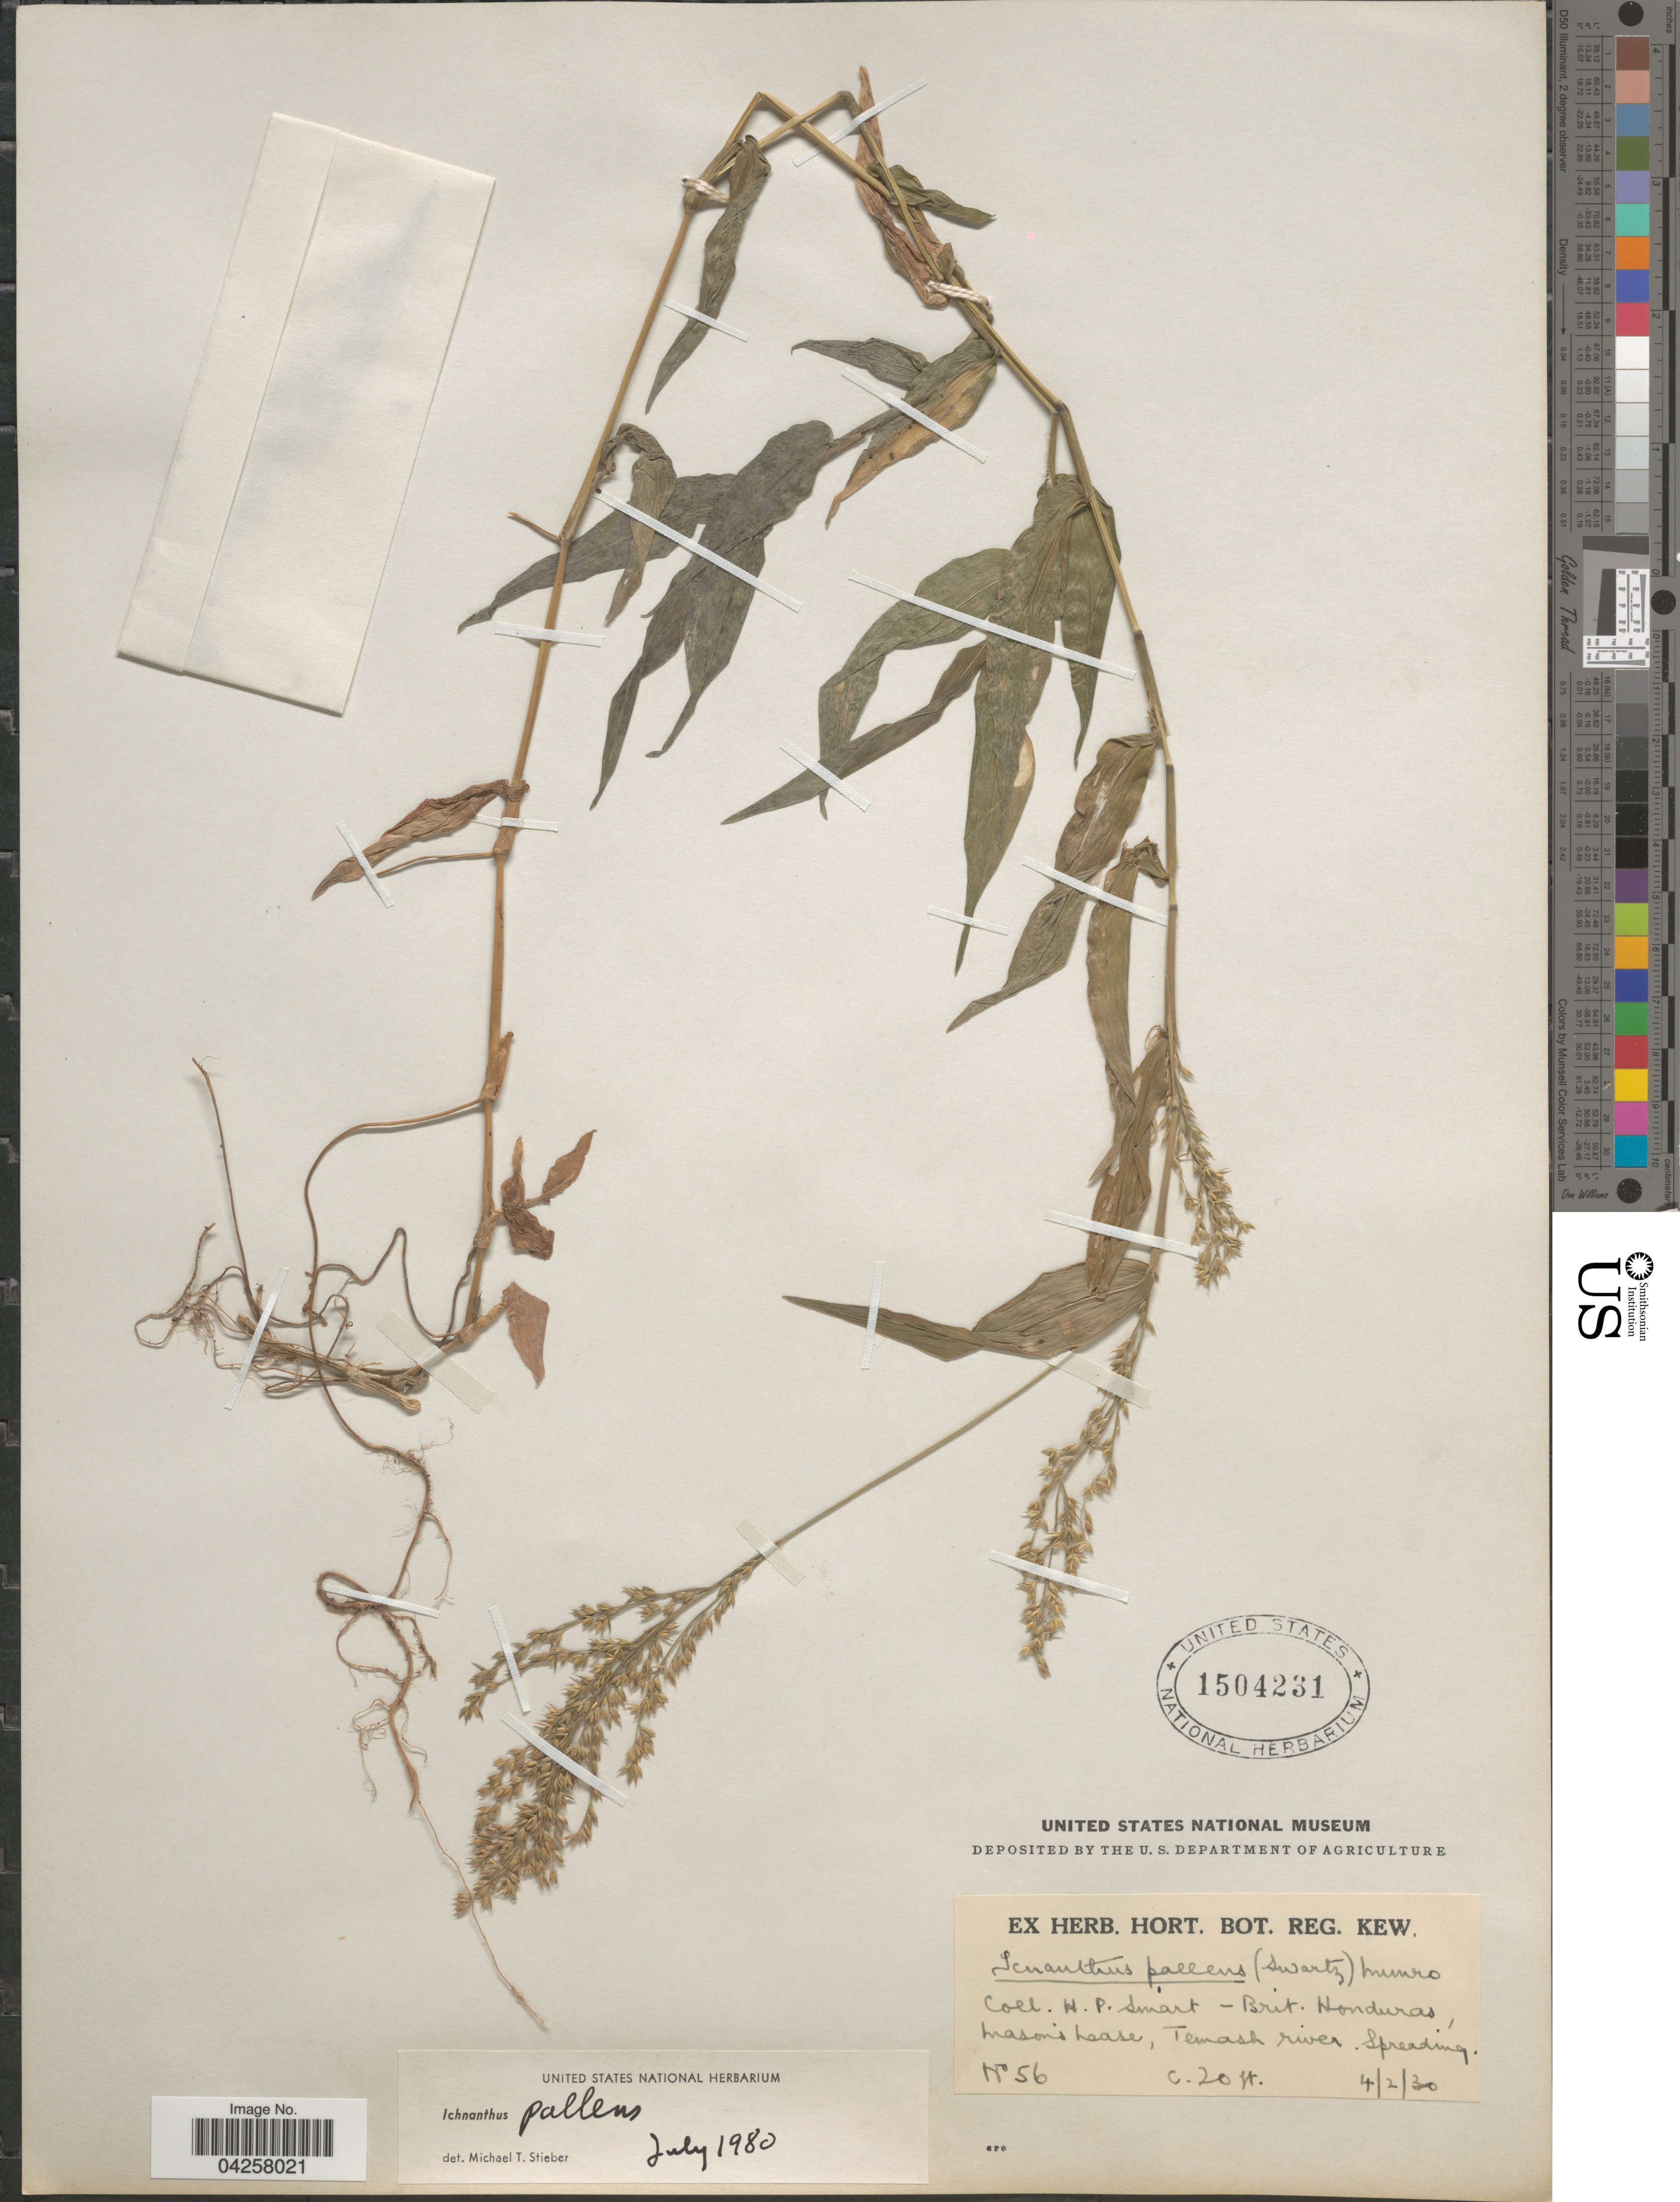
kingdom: Plantae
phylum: Tracheophyta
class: Liliopsida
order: Poales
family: Poaceae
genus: Ichnanthus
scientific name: Ichnanthus pallens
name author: (Sw.) Munro ex Benth.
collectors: H. Smart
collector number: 56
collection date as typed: Transcribed d/m/y: 4/2/30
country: Belize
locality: Brit. Honduras. Mason's house, Temash river.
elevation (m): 6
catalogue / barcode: US 1504231